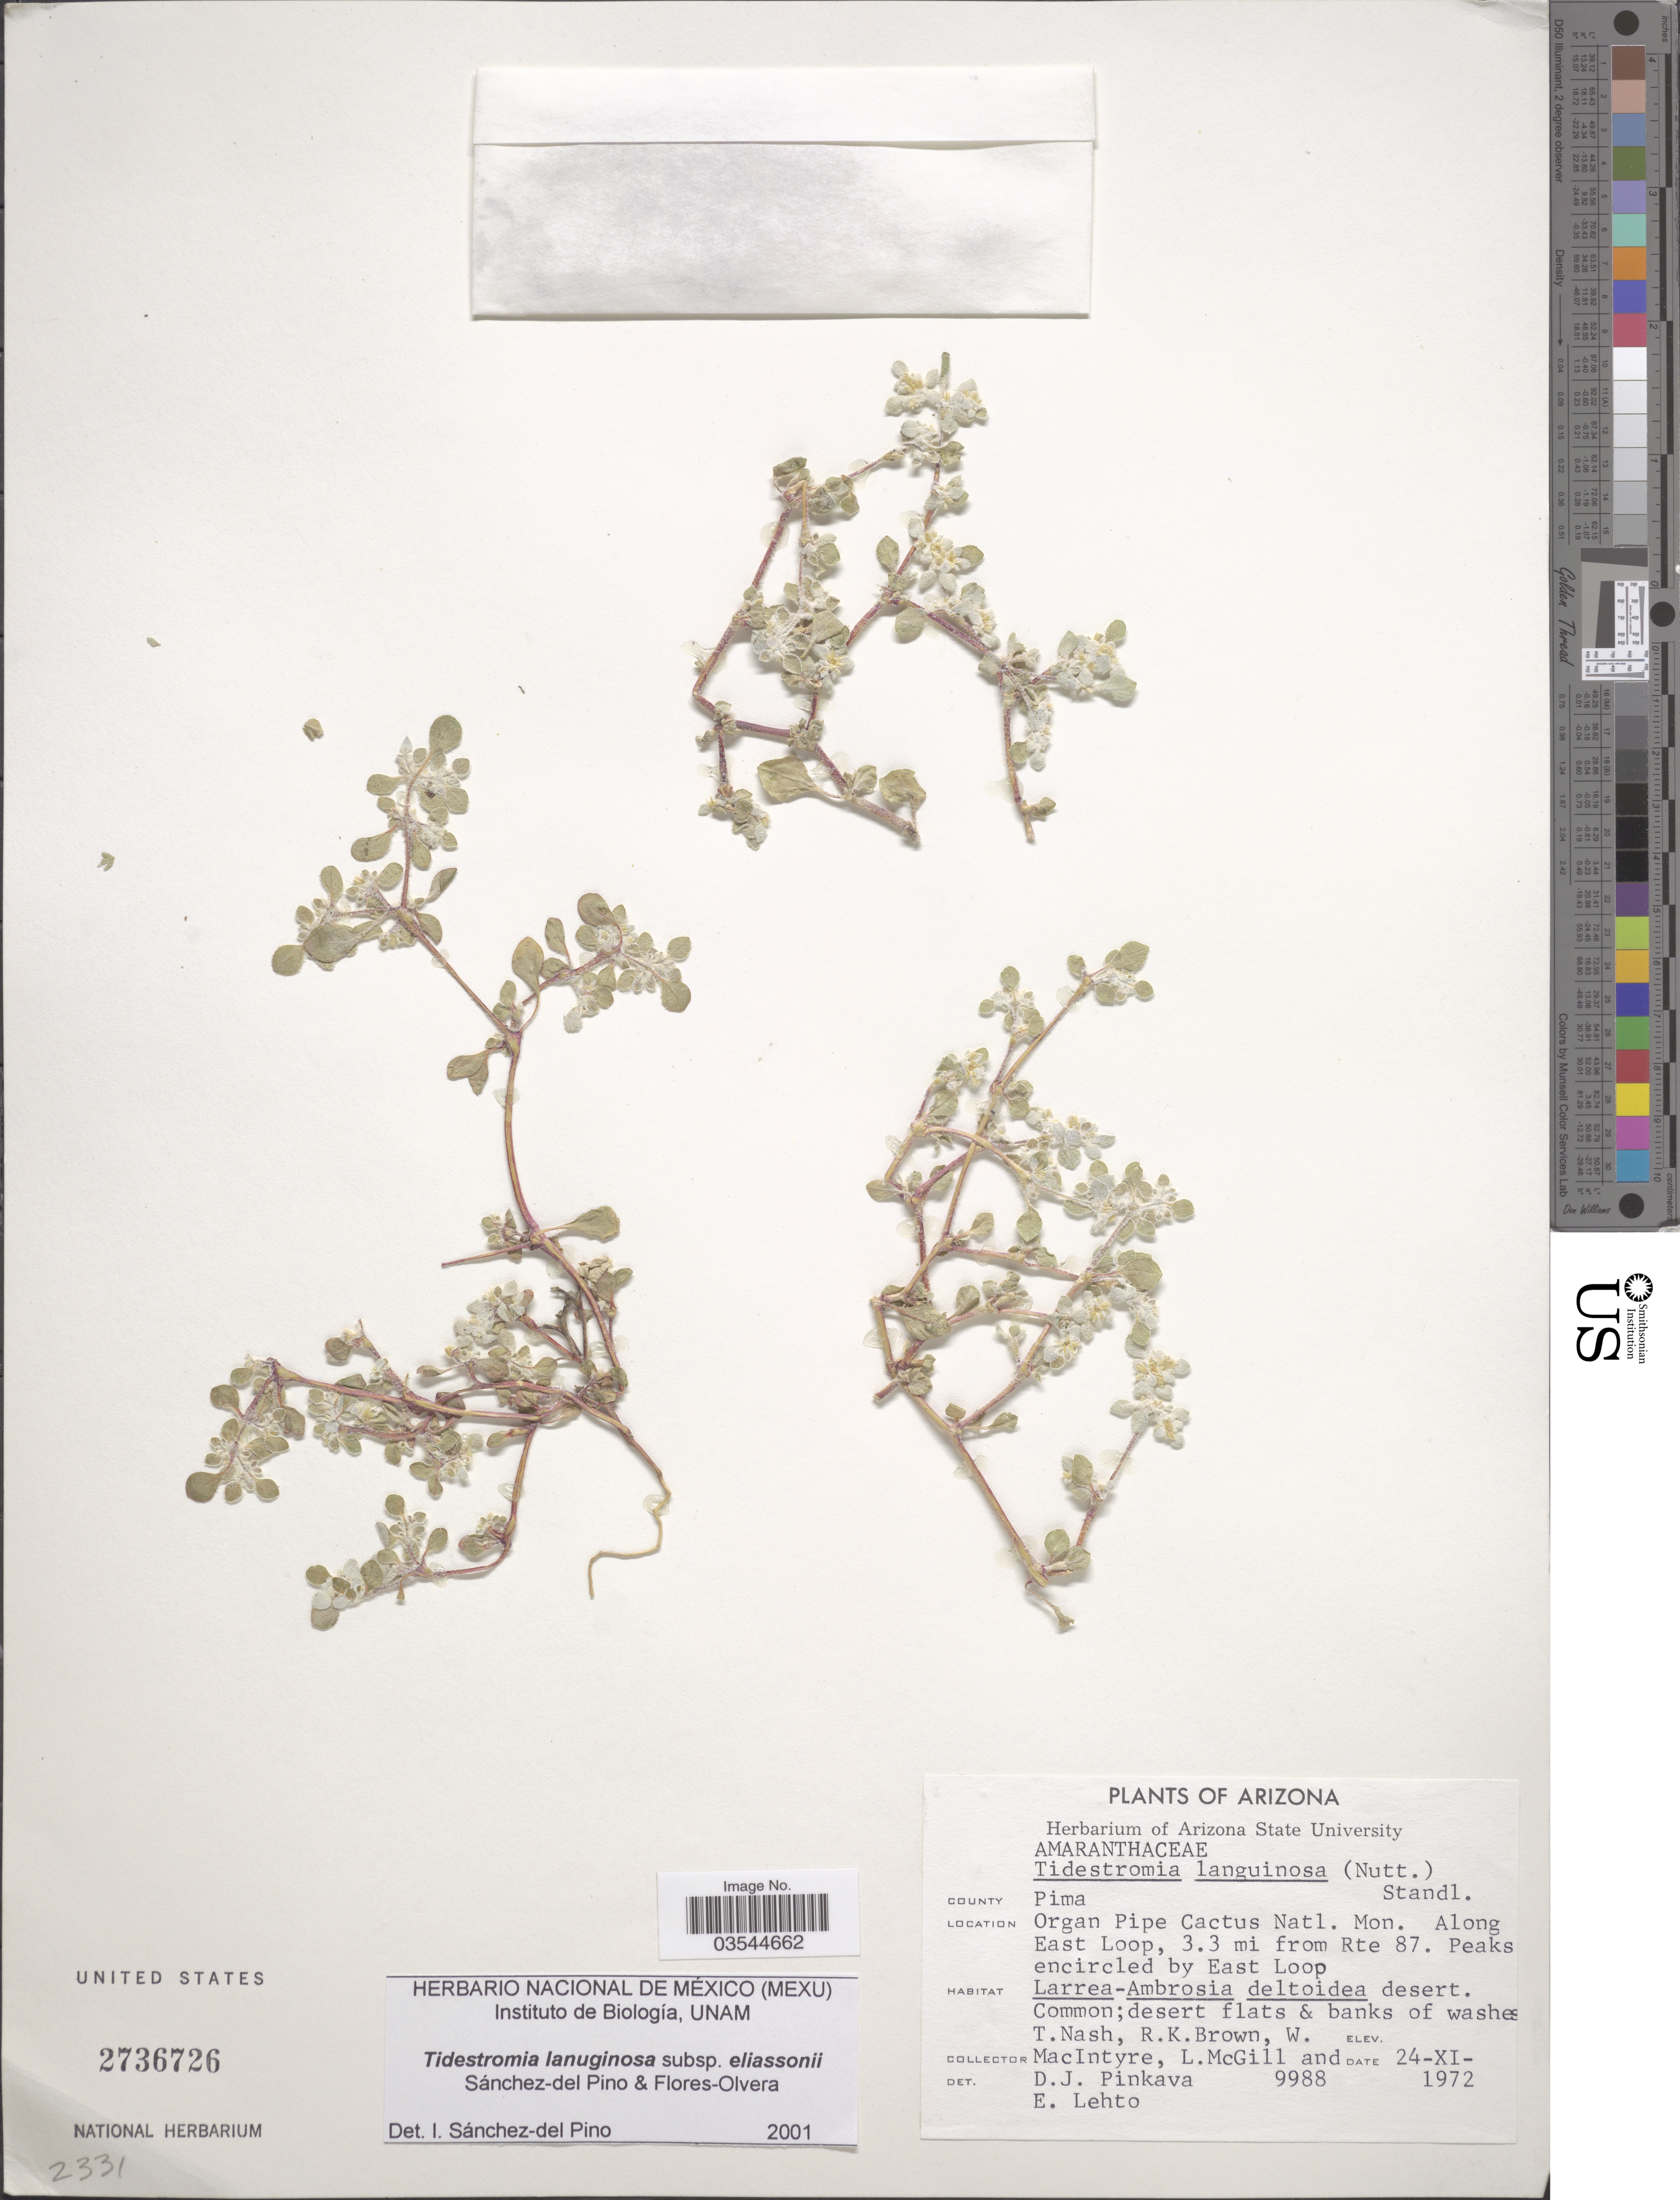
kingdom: Plantae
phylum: Tracheophyta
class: Magnoliopsida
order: Caryophyllales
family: Amaranthaceae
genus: Tidestromia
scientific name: Tidestromia lanuginosa subsp. eliassoniana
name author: Sánch. Pino & Flores Olv.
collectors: T. Nash, R. K. Brown, W. Macintyre, L. McGill & D. J. Pinkava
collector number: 9988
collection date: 1972-11-24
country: United States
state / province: Arizona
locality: County Pima. Organ Pipe Cactus Natl. Mon. Along East Loop, 3.3 mi from Rte 87. Peaks encircled by East Loop.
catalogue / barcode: US 2736726